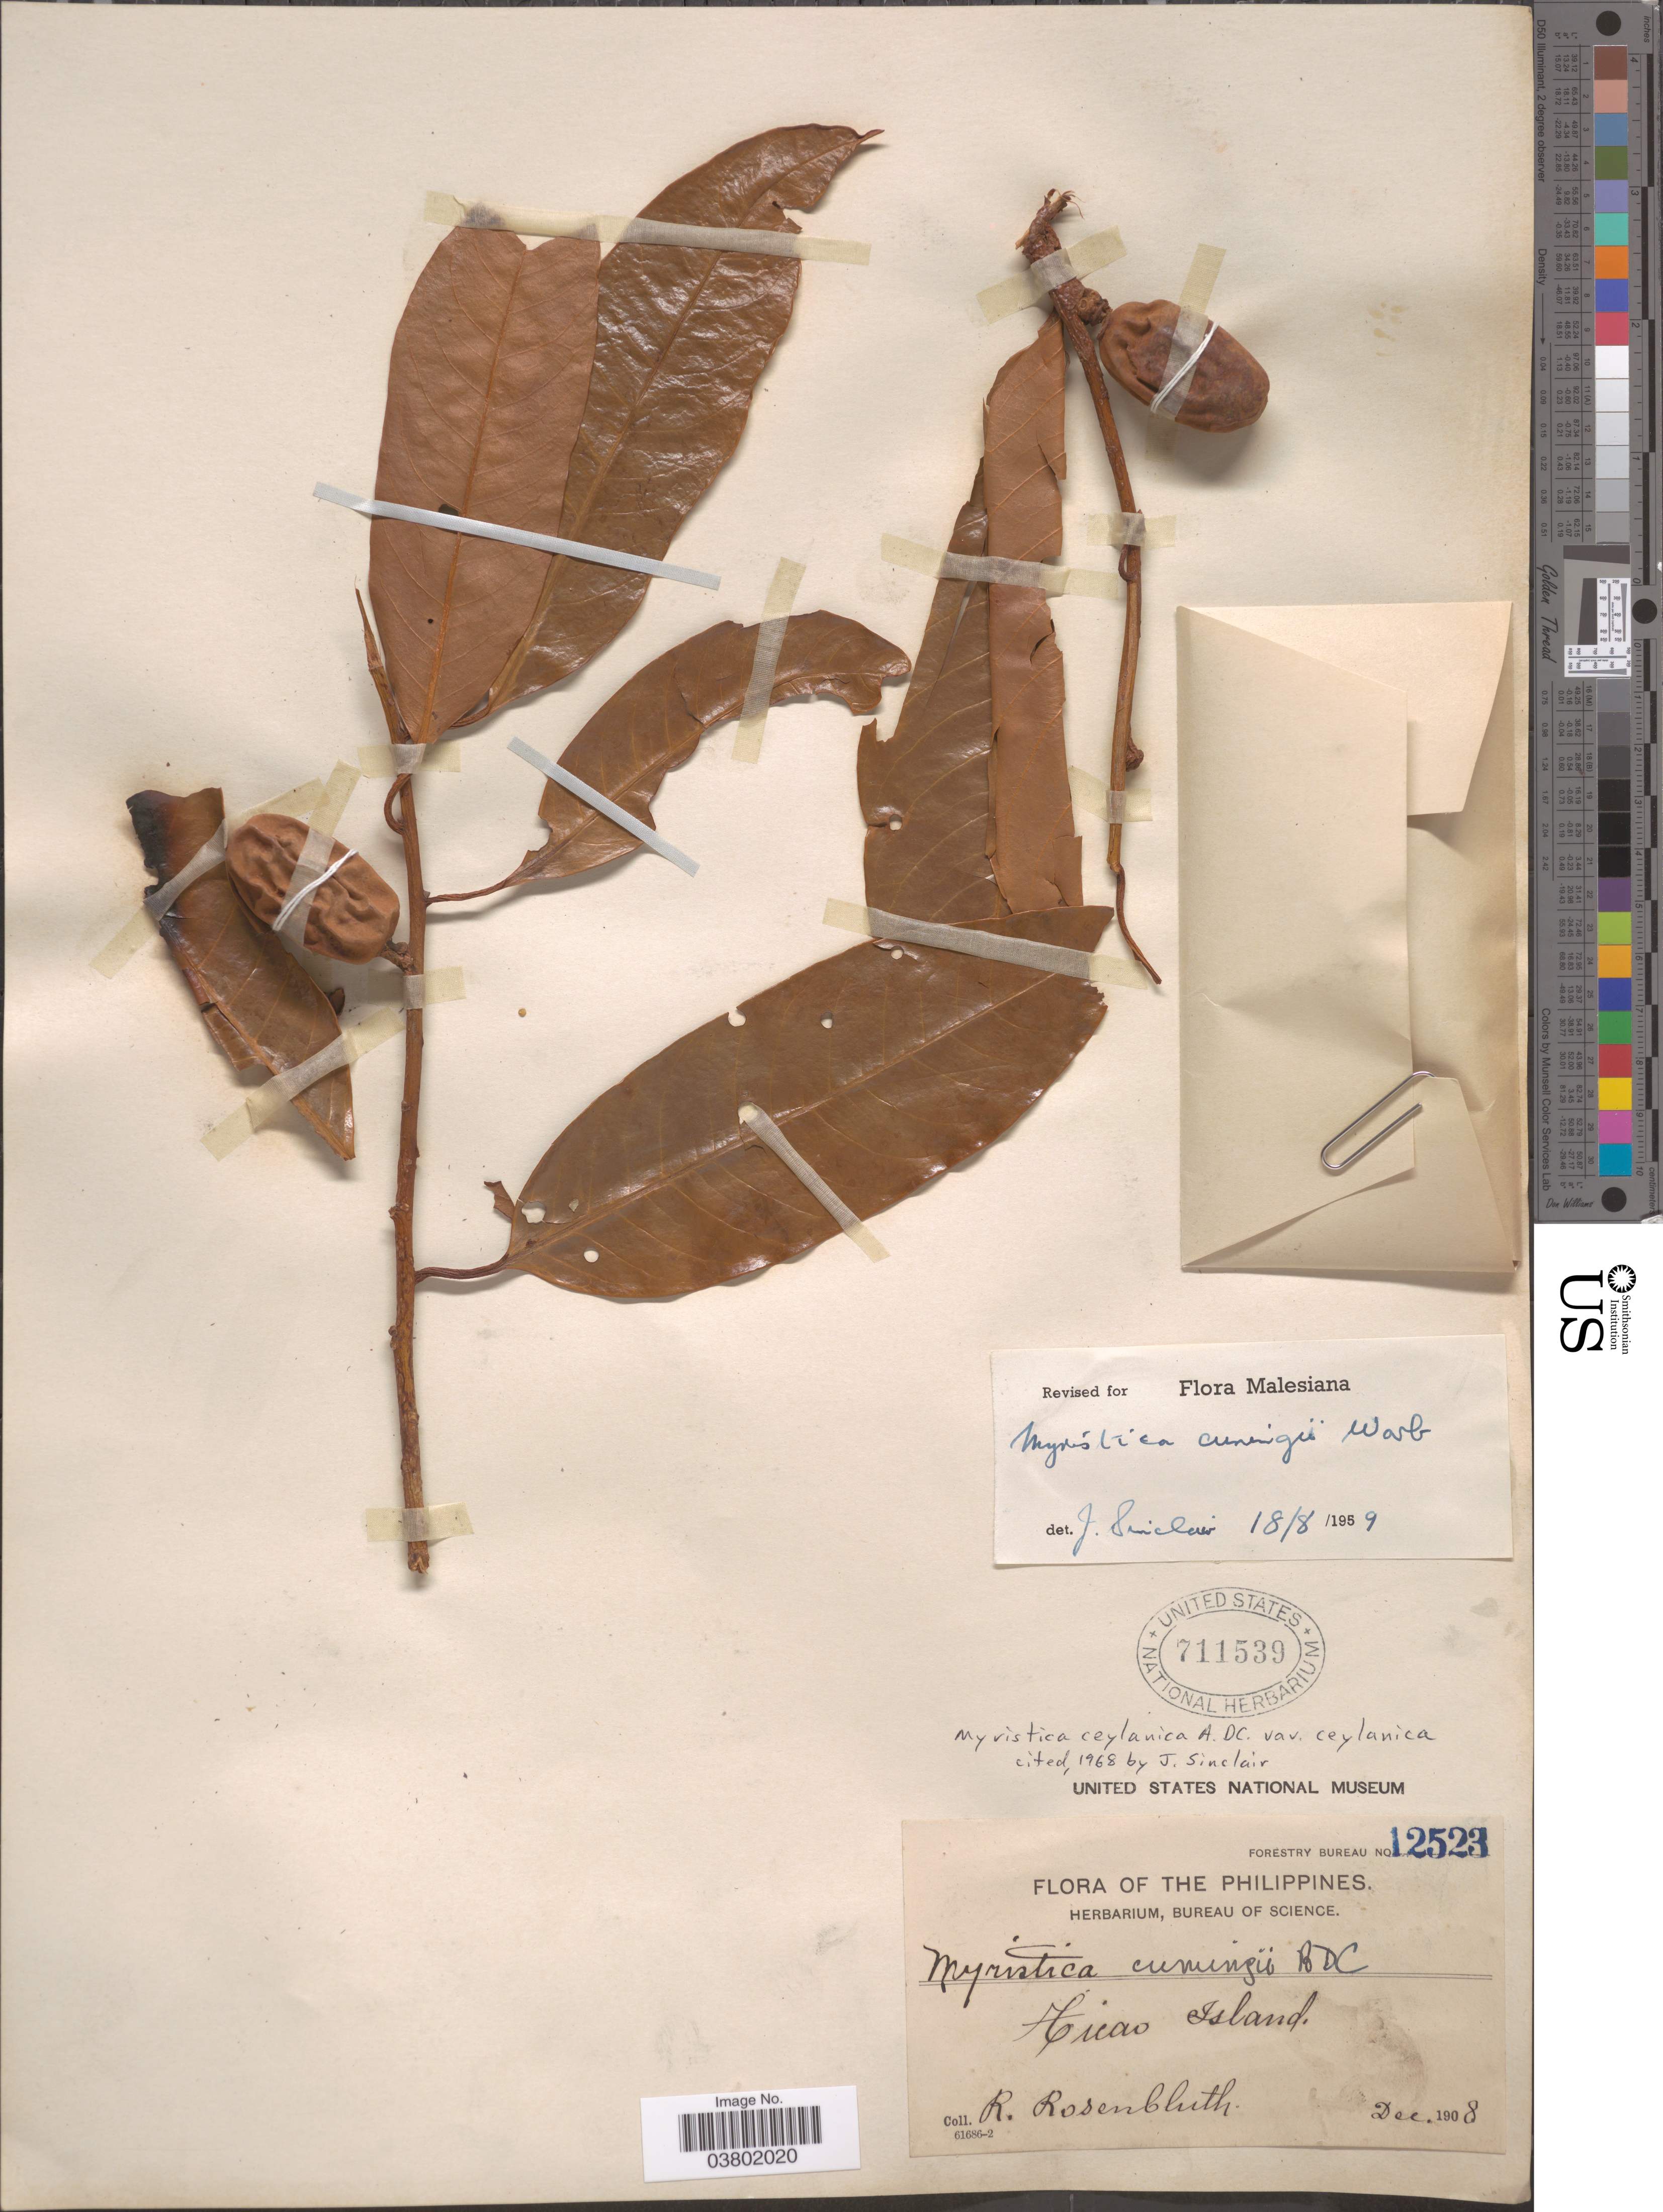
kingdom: Plantae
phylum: Tracheophyta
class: Magnoliopsida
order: Magnoliales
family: Myristicaceae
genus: Myristica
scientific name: Myristica ceylanica var. ceylanica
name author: A. DC.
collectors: R. Rosenbluth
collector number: Forestry Bureau 12523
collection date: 1908-12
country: Philippines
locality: Ticao Island.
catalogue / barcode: US 711539